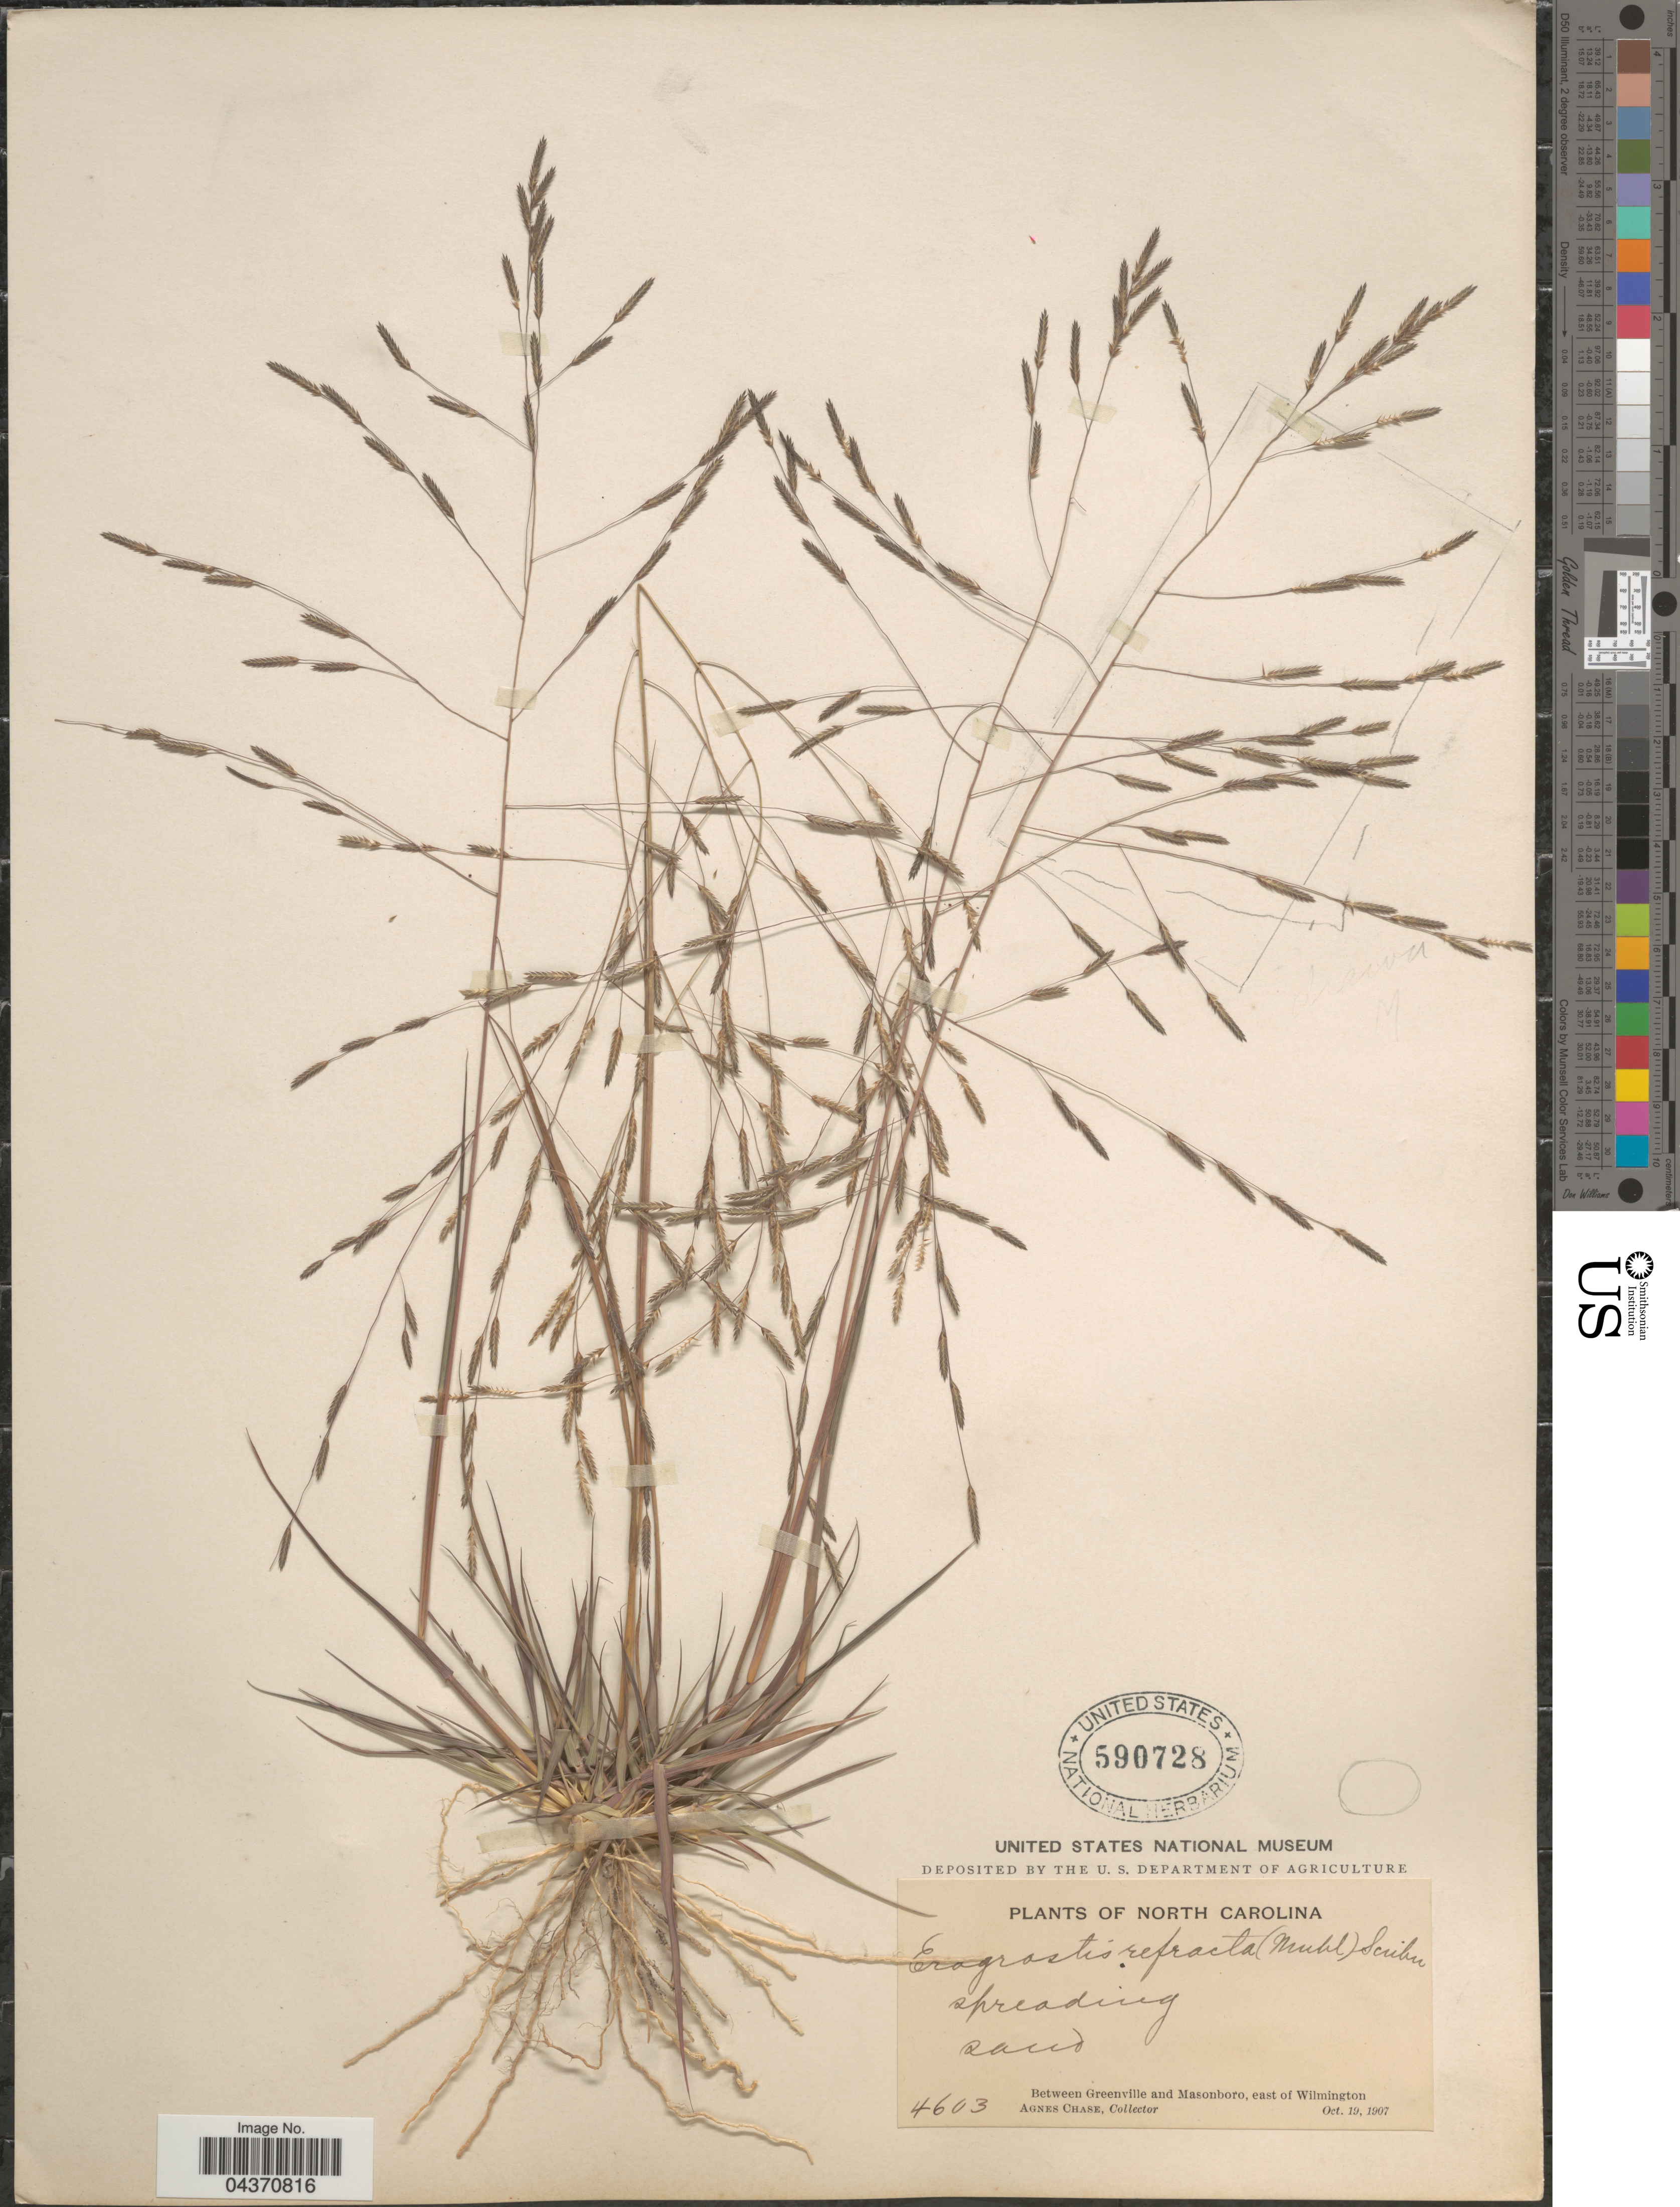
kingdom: Plantae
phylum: Tracheophyta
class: Liliopsida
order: Poales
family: Poaceae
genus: Eragrostis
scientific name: Eragrostis refracta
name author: (Muhl.) Scribn.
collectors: A. Chase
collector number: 4603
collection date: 1907-10-19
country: United States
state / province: North Carolina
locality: Between Greenville and Masonboro, east of Wilmington.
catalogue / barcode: US 590728